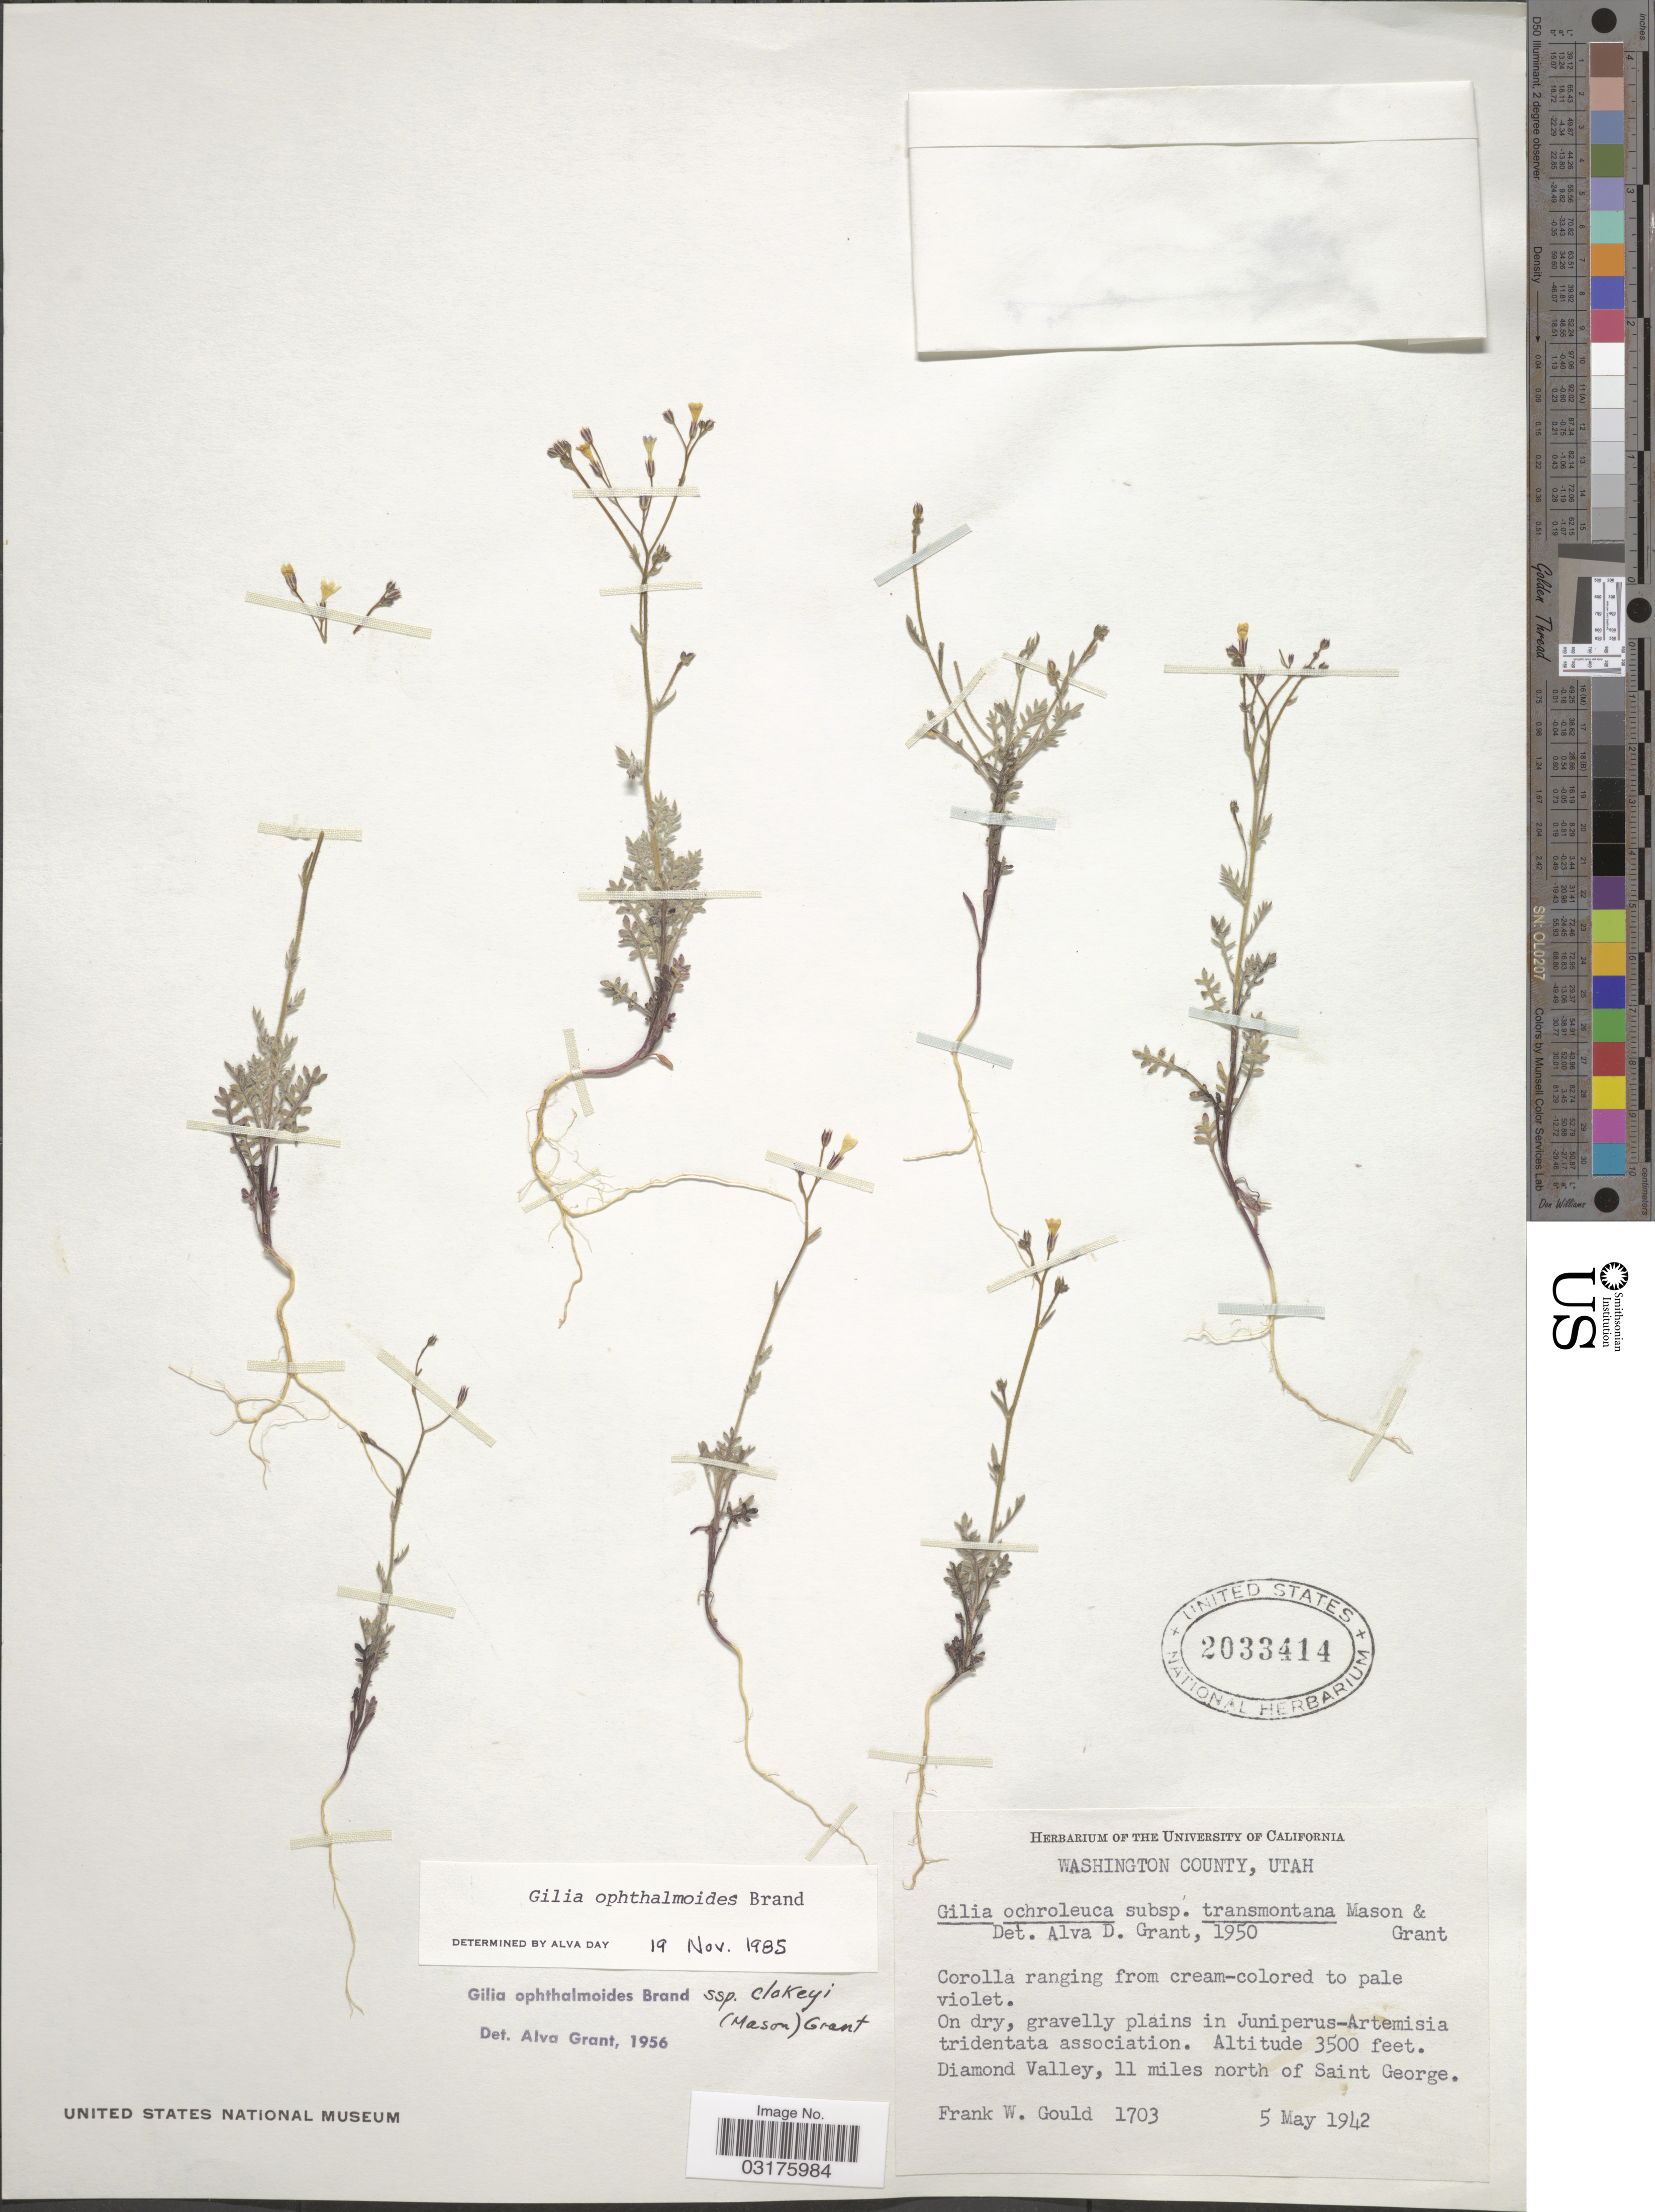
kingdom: Plantae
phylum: Tracheophyta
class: Magnoliopsida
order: Ericales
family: Polemoniaceae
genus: Gilia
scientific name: Gilia ophthalmoides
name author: Brand in Engl.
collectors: F. W. Gould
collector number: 1703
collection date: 1942-05-05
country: United States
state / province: Utah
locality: Washington County, Diamond Valley, 11 miles north of Saint George.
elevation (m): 1067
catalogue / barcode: US 2033414